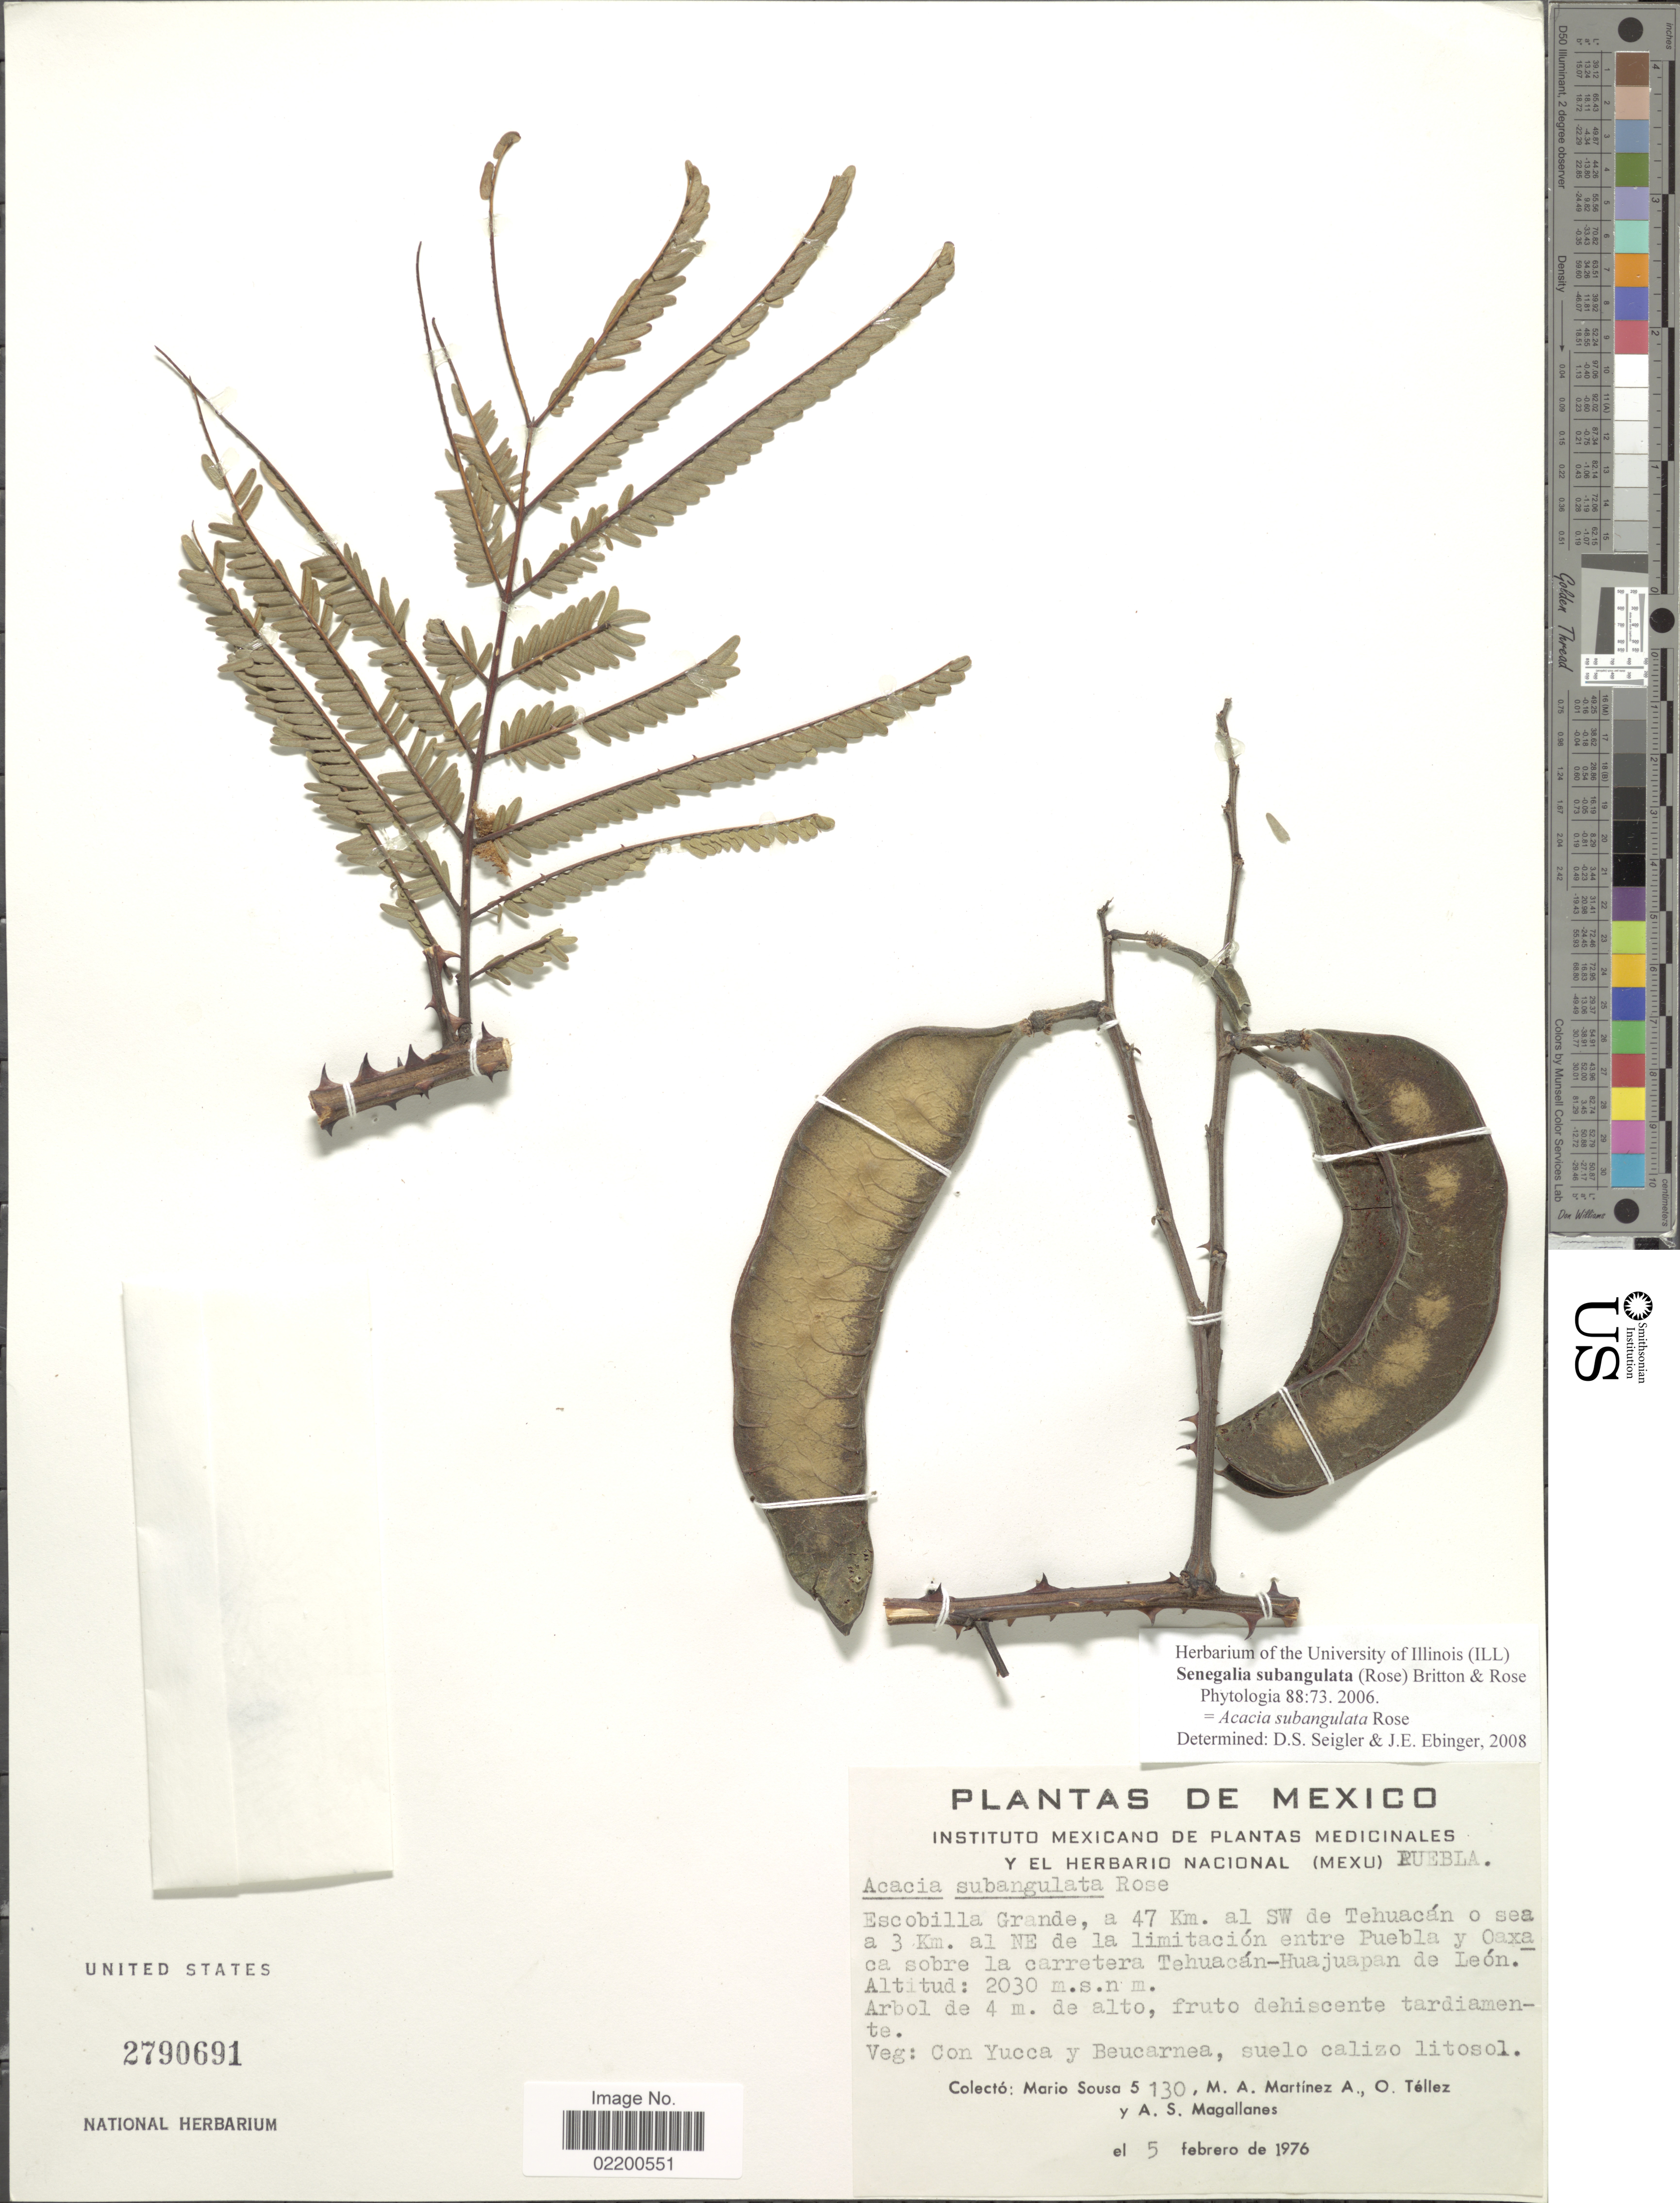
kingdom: Plantae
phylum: Tracheophyta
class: Magnoliopsida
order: Fabales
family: Fabaceae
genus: Senegalia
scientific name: Senegalia subangulata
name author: (Rose) Britton & Rose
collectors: M. Sousa S., M. Martínez, O. Tellez & A. Magallanes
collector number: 5130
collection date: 1976-02-05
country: Mexico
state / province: Puebla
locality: Escobilla Grande, a 47 km. al SW de Tehuacan o seaca sobre la carretera Tehuacan-Huajuapan de Leon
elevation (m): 2030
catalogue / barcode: US 2790691